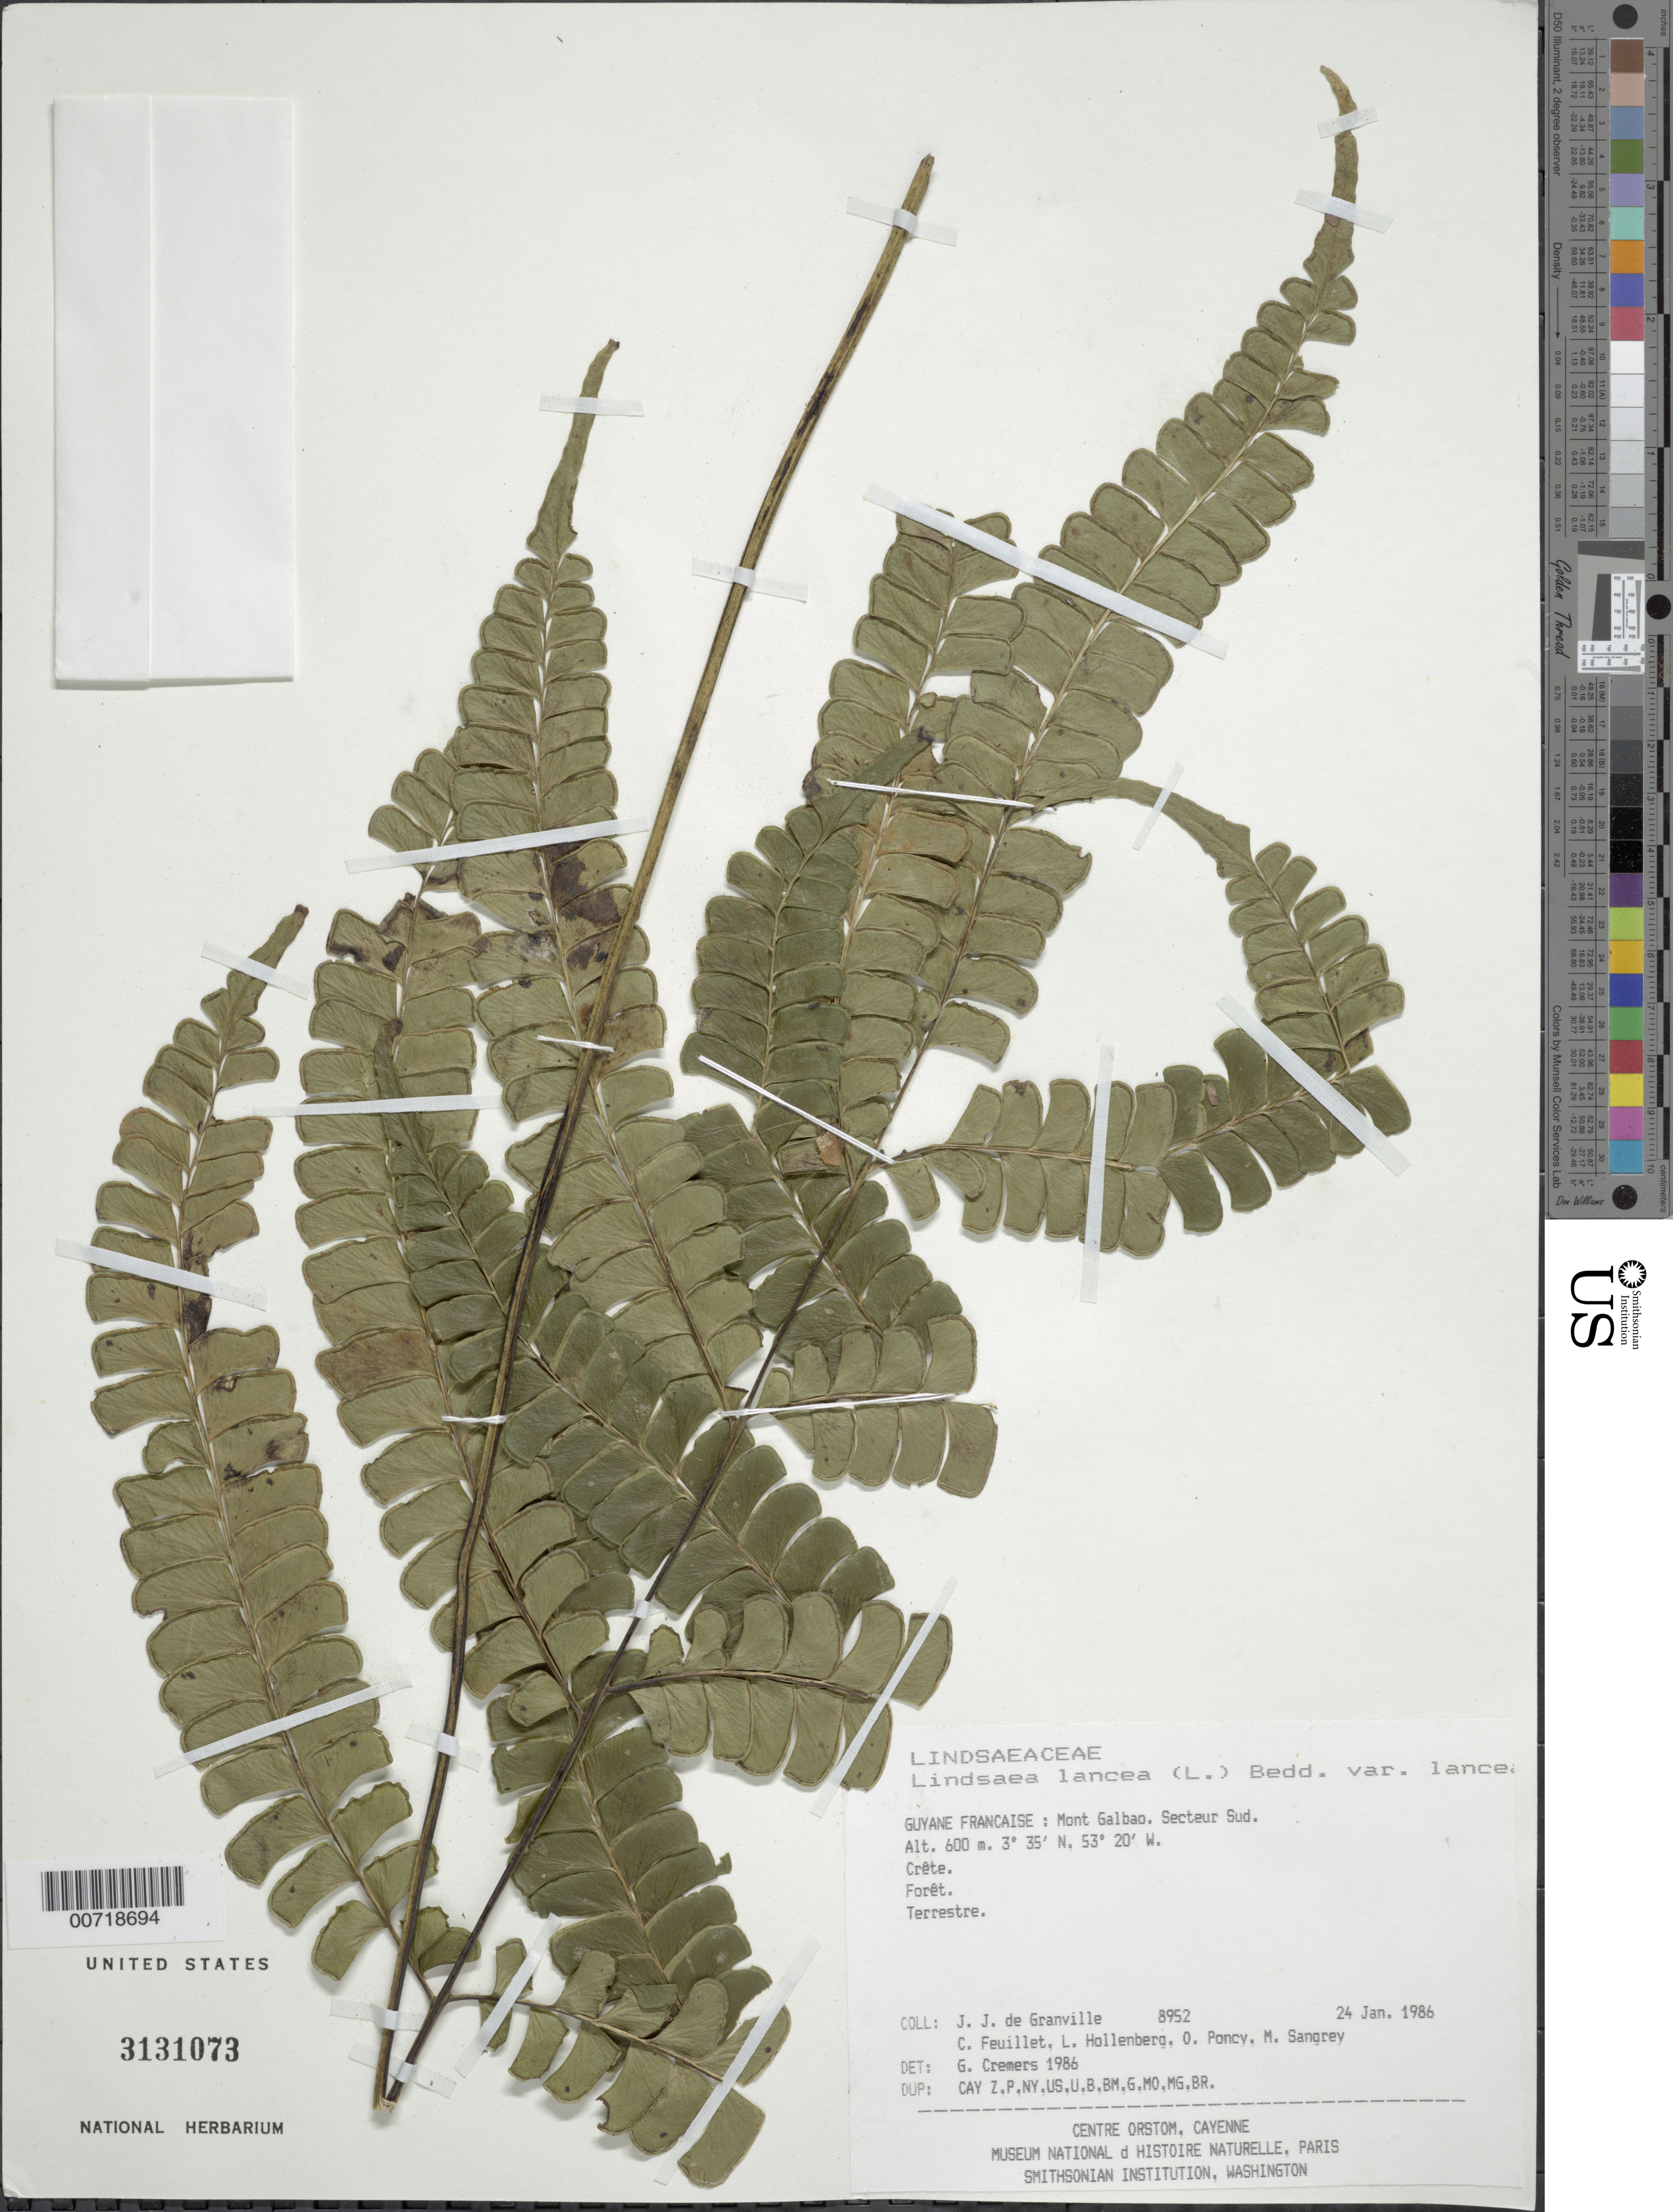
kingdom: Plantae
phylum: Tracheophyta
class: Polypodiopsida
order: Polypodiales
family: Lindsaeaceae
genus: Lindsaea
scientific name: Lindsaea lancea var. lancea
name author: (L.) Bedd.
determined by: Cremers, Georges A.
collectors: J.-J. de Granville, C. Feuillet, L. Hollenberg, O. Poncy & M. S. Sangrey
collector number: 8952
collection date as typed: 24-Jan-86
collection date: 1986-01-24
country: French Guiana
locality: Mont Galbao. Secteur Sud. Crête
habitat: Forêt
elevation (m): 600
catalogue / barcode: US 3131073